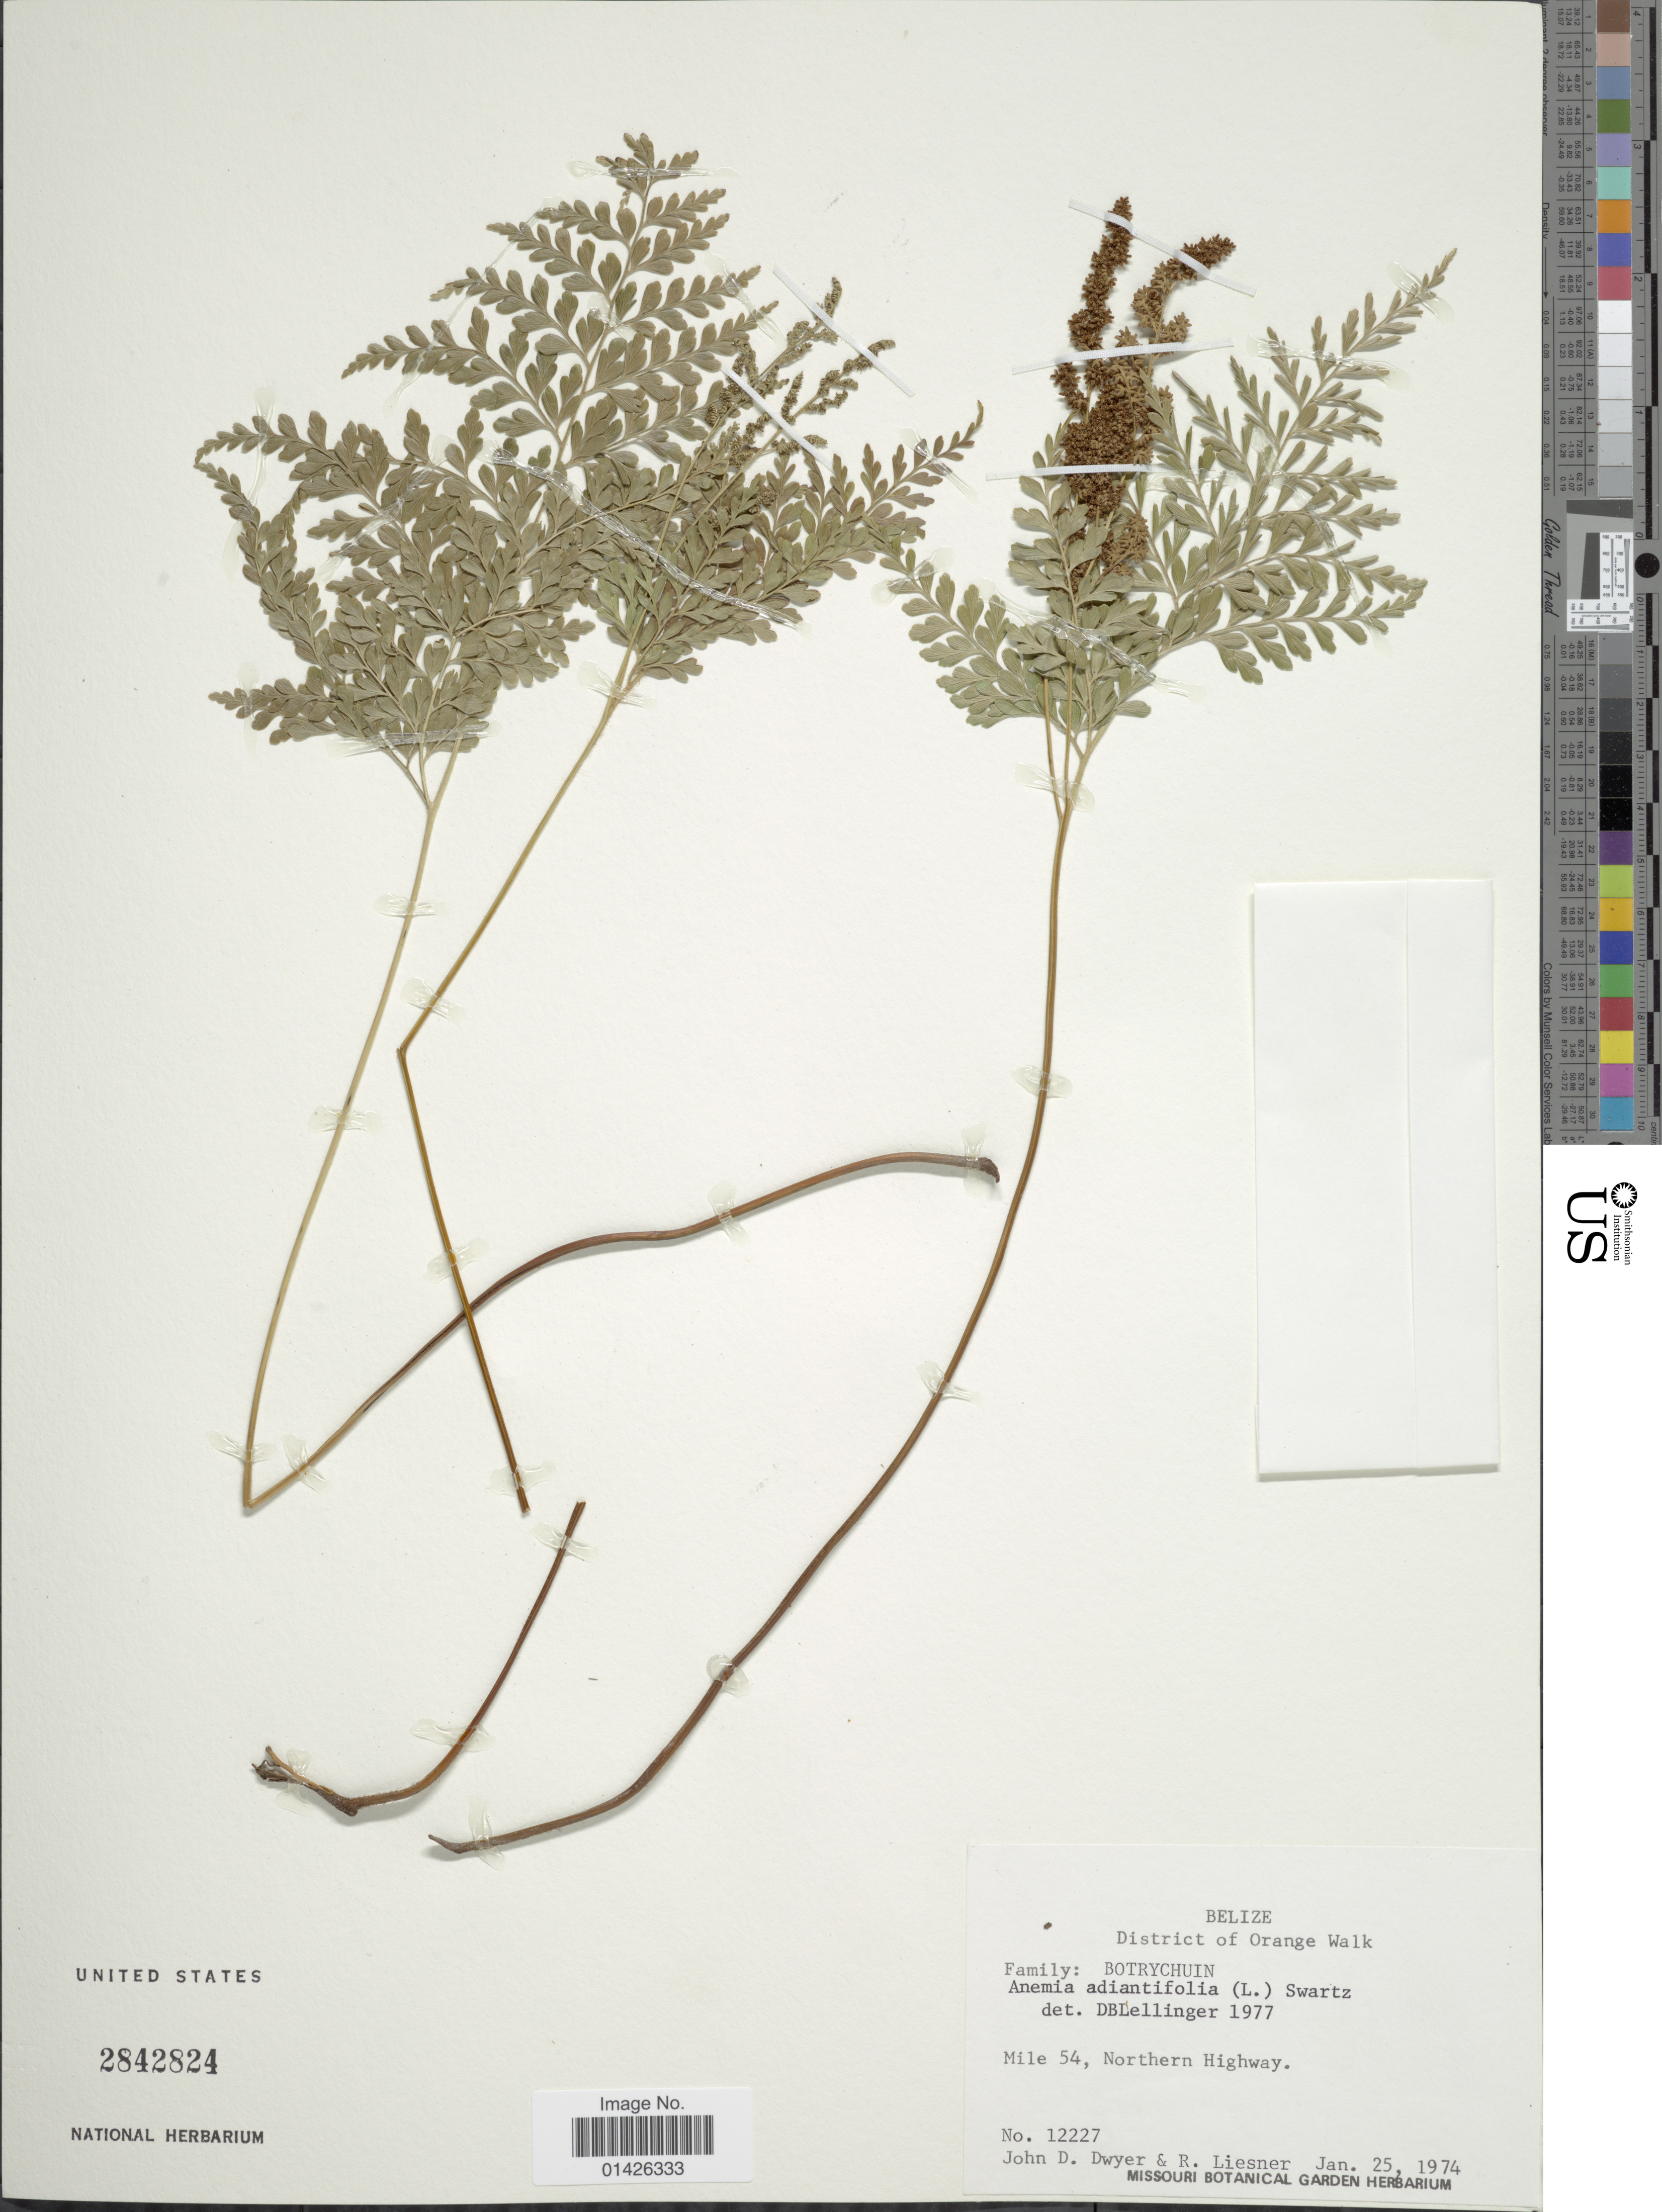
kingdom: Plantae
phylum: Tracheophyta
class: Polypodiopsida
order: Schizaeales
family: Anemiaceae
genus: Anemia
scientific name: Anemia adiantifolia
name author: (L.) Sw.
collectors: J. D. Dwyer & R. L. Liesner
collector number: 12227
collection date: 1974-01-25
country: Belize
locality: District of Orange Walk, Mile 54, Northern Highway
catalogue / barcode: US 2842824